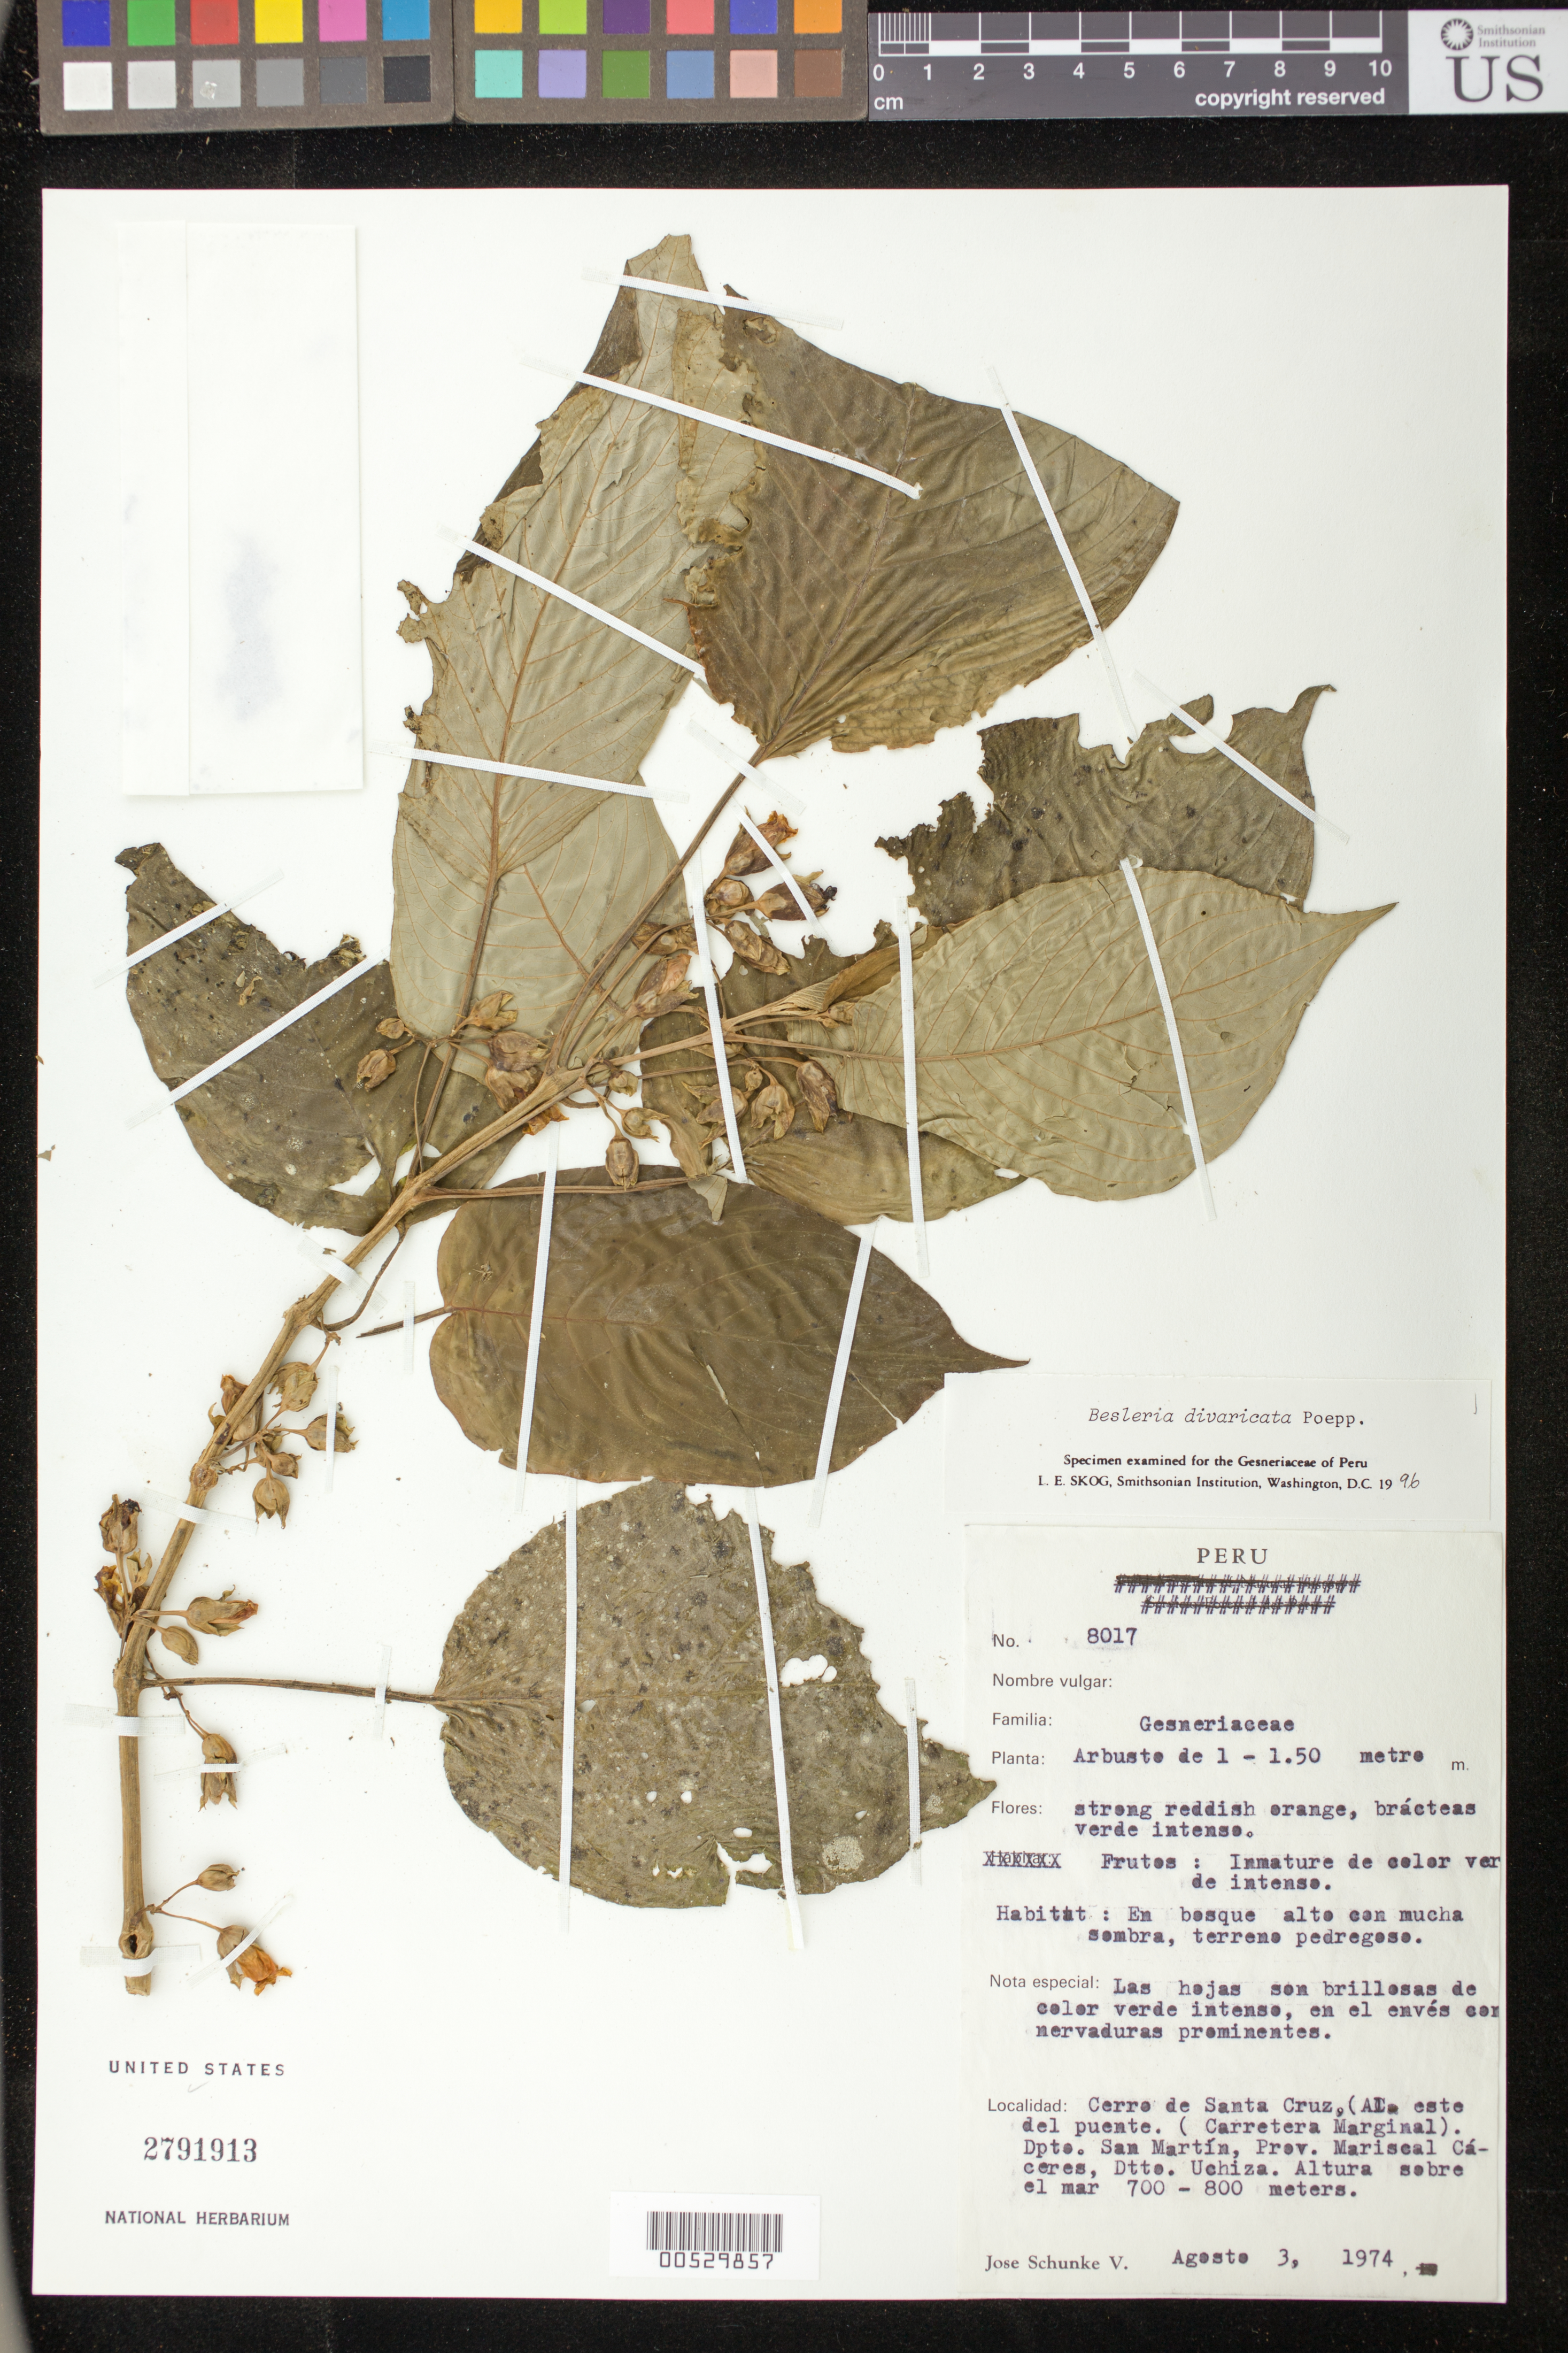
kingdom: Plantae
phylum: Tracheophyta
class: Magnoliopsida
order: Lamiales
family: Gesneriaceae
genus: Besleria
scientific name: Besleria divaricata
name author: Poepp.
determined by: Skog, Laurence E.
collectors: J. Schunke Vigo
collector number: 8017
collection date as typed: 03 Aug 1974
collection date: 1974-08-03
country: Peru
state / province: San Martín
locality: Prov. Mariscal Cáceres, Dtto. Uchiza; Cerro de Santa Cruz, al este del Puente (Carretera Marginal)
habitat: En bosque alto con mucha sombra, terreno pedregoso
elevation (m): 700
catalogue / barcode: US 2791913